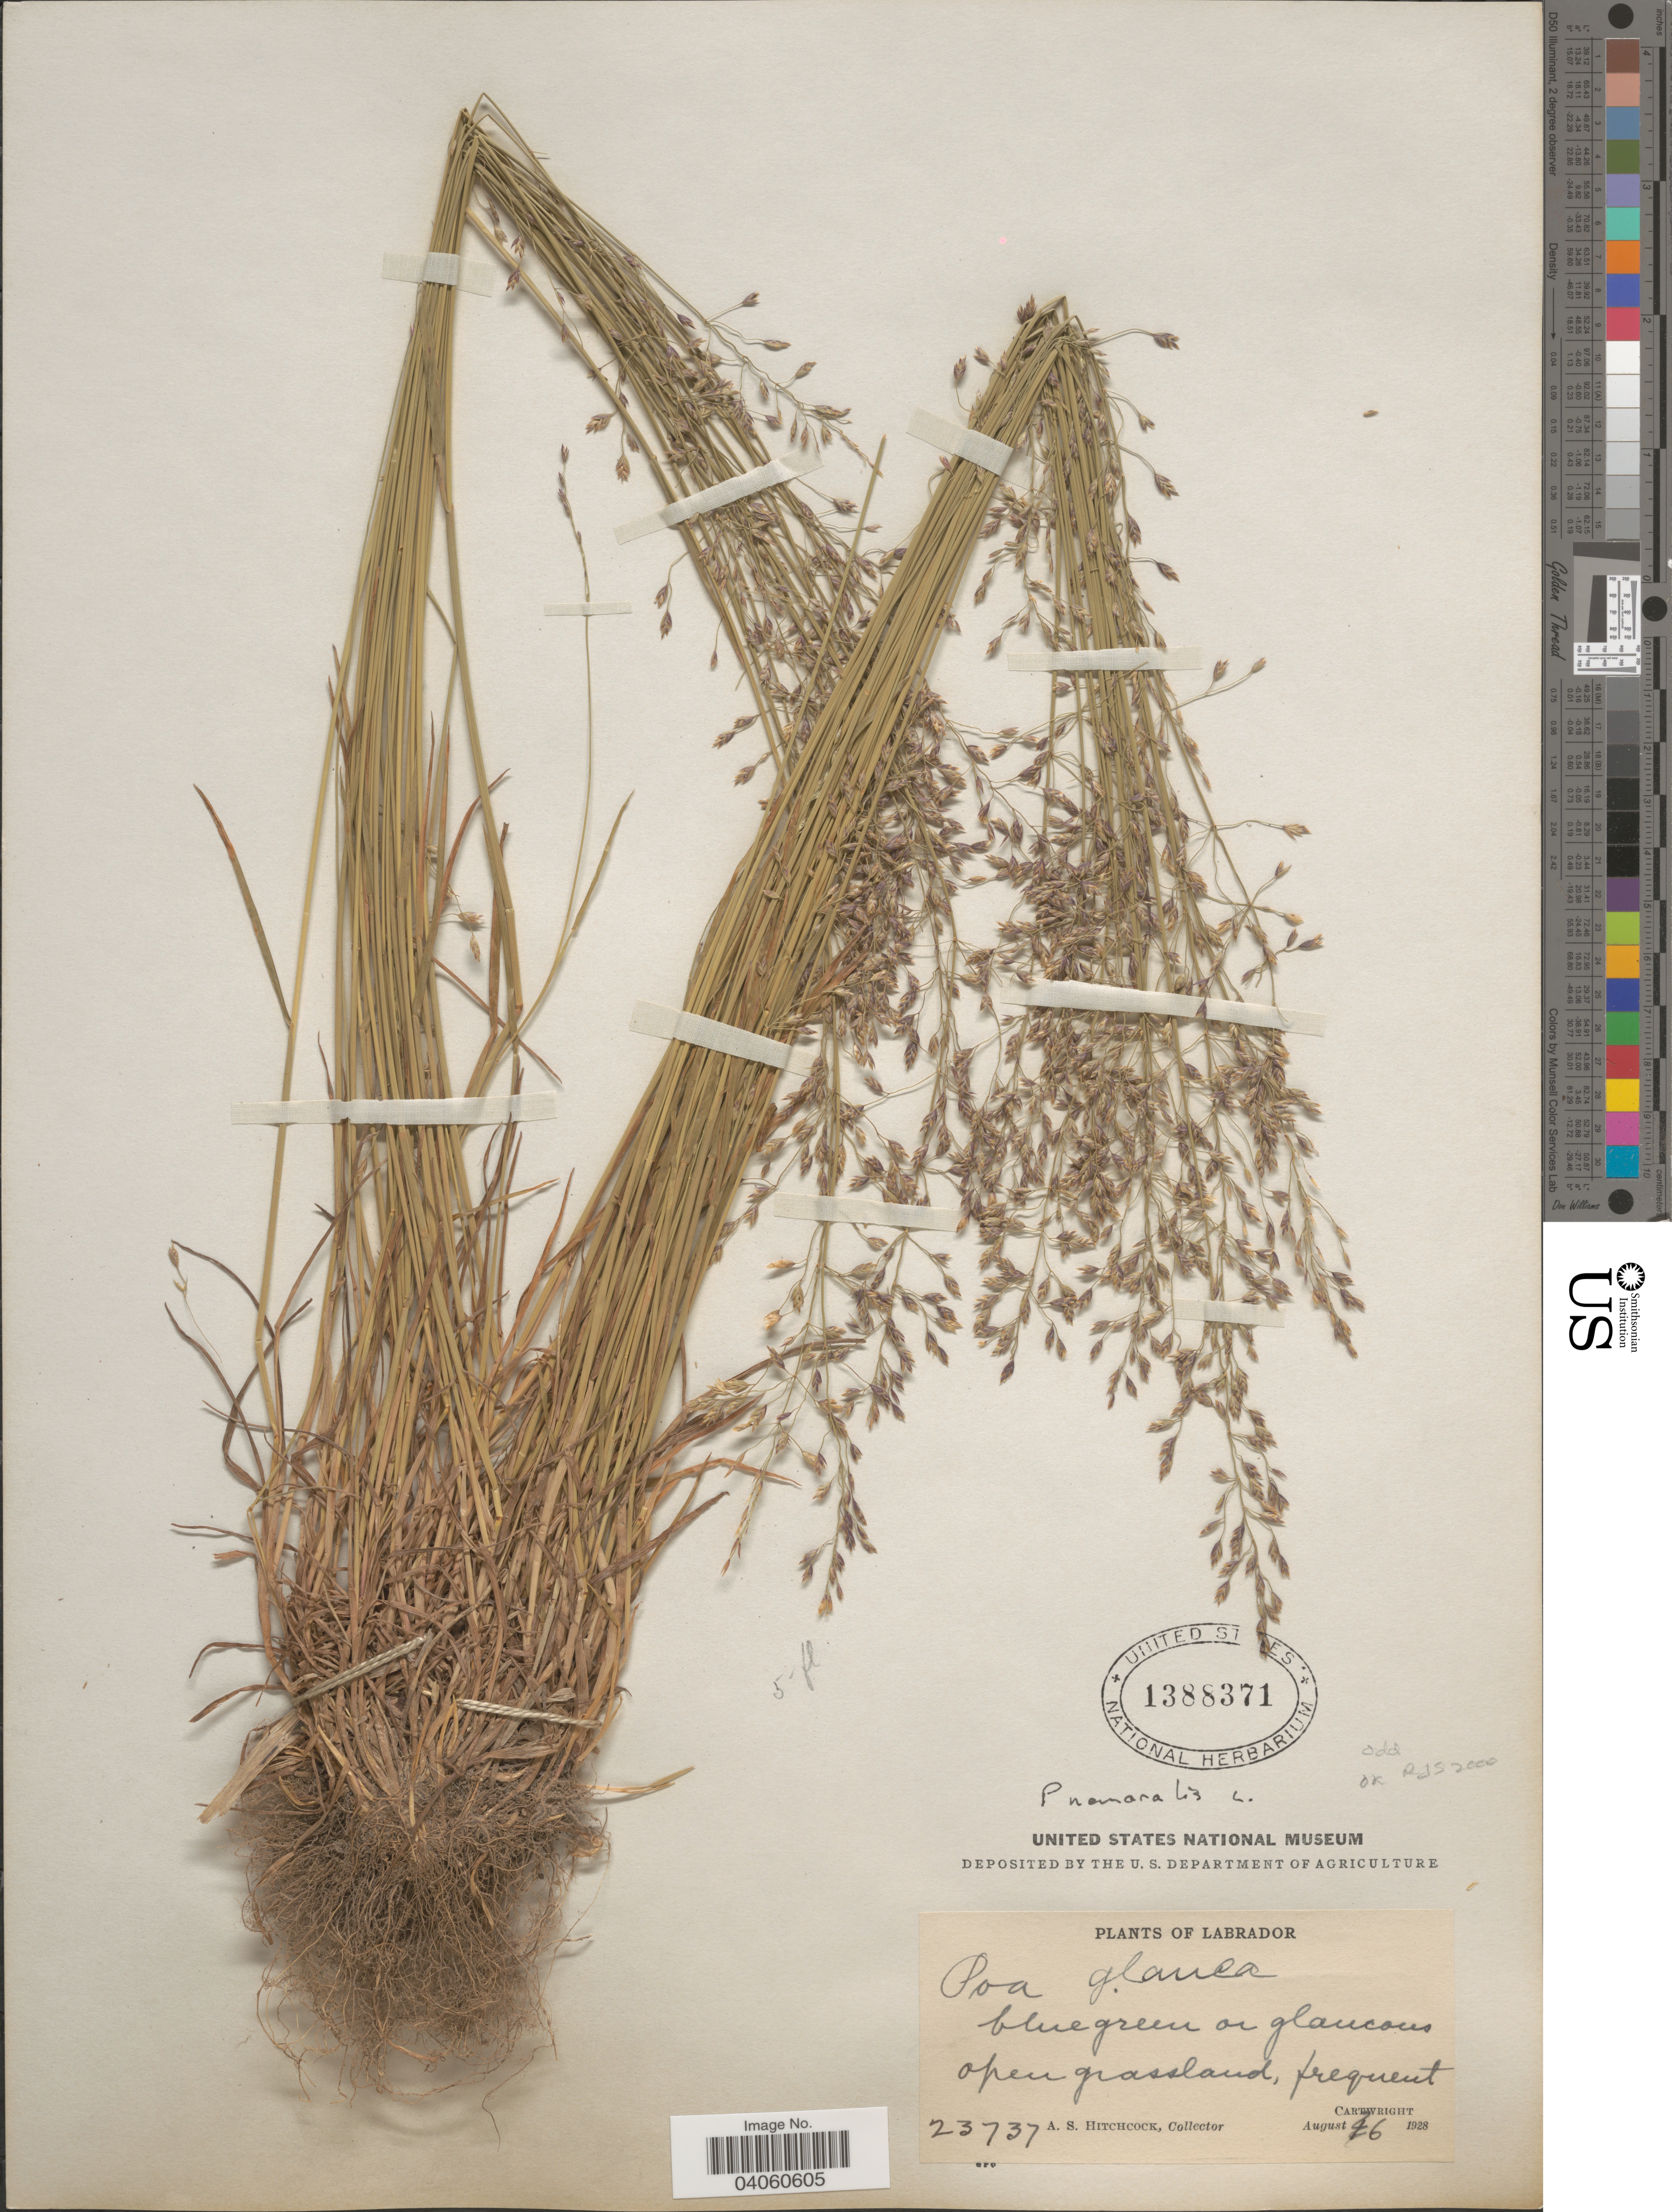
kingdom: Plantae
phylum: Tracheophyta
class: Liliopsida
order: Poales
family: Poaceae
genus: Poa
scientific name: Poa nemoralis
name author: L.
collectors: A. S. Hitchcock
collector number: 23737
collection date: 1928-08-06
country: Canada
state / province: Newfoundland and Labrador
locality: Labrador. Cartwright.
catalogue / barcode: US 1388371